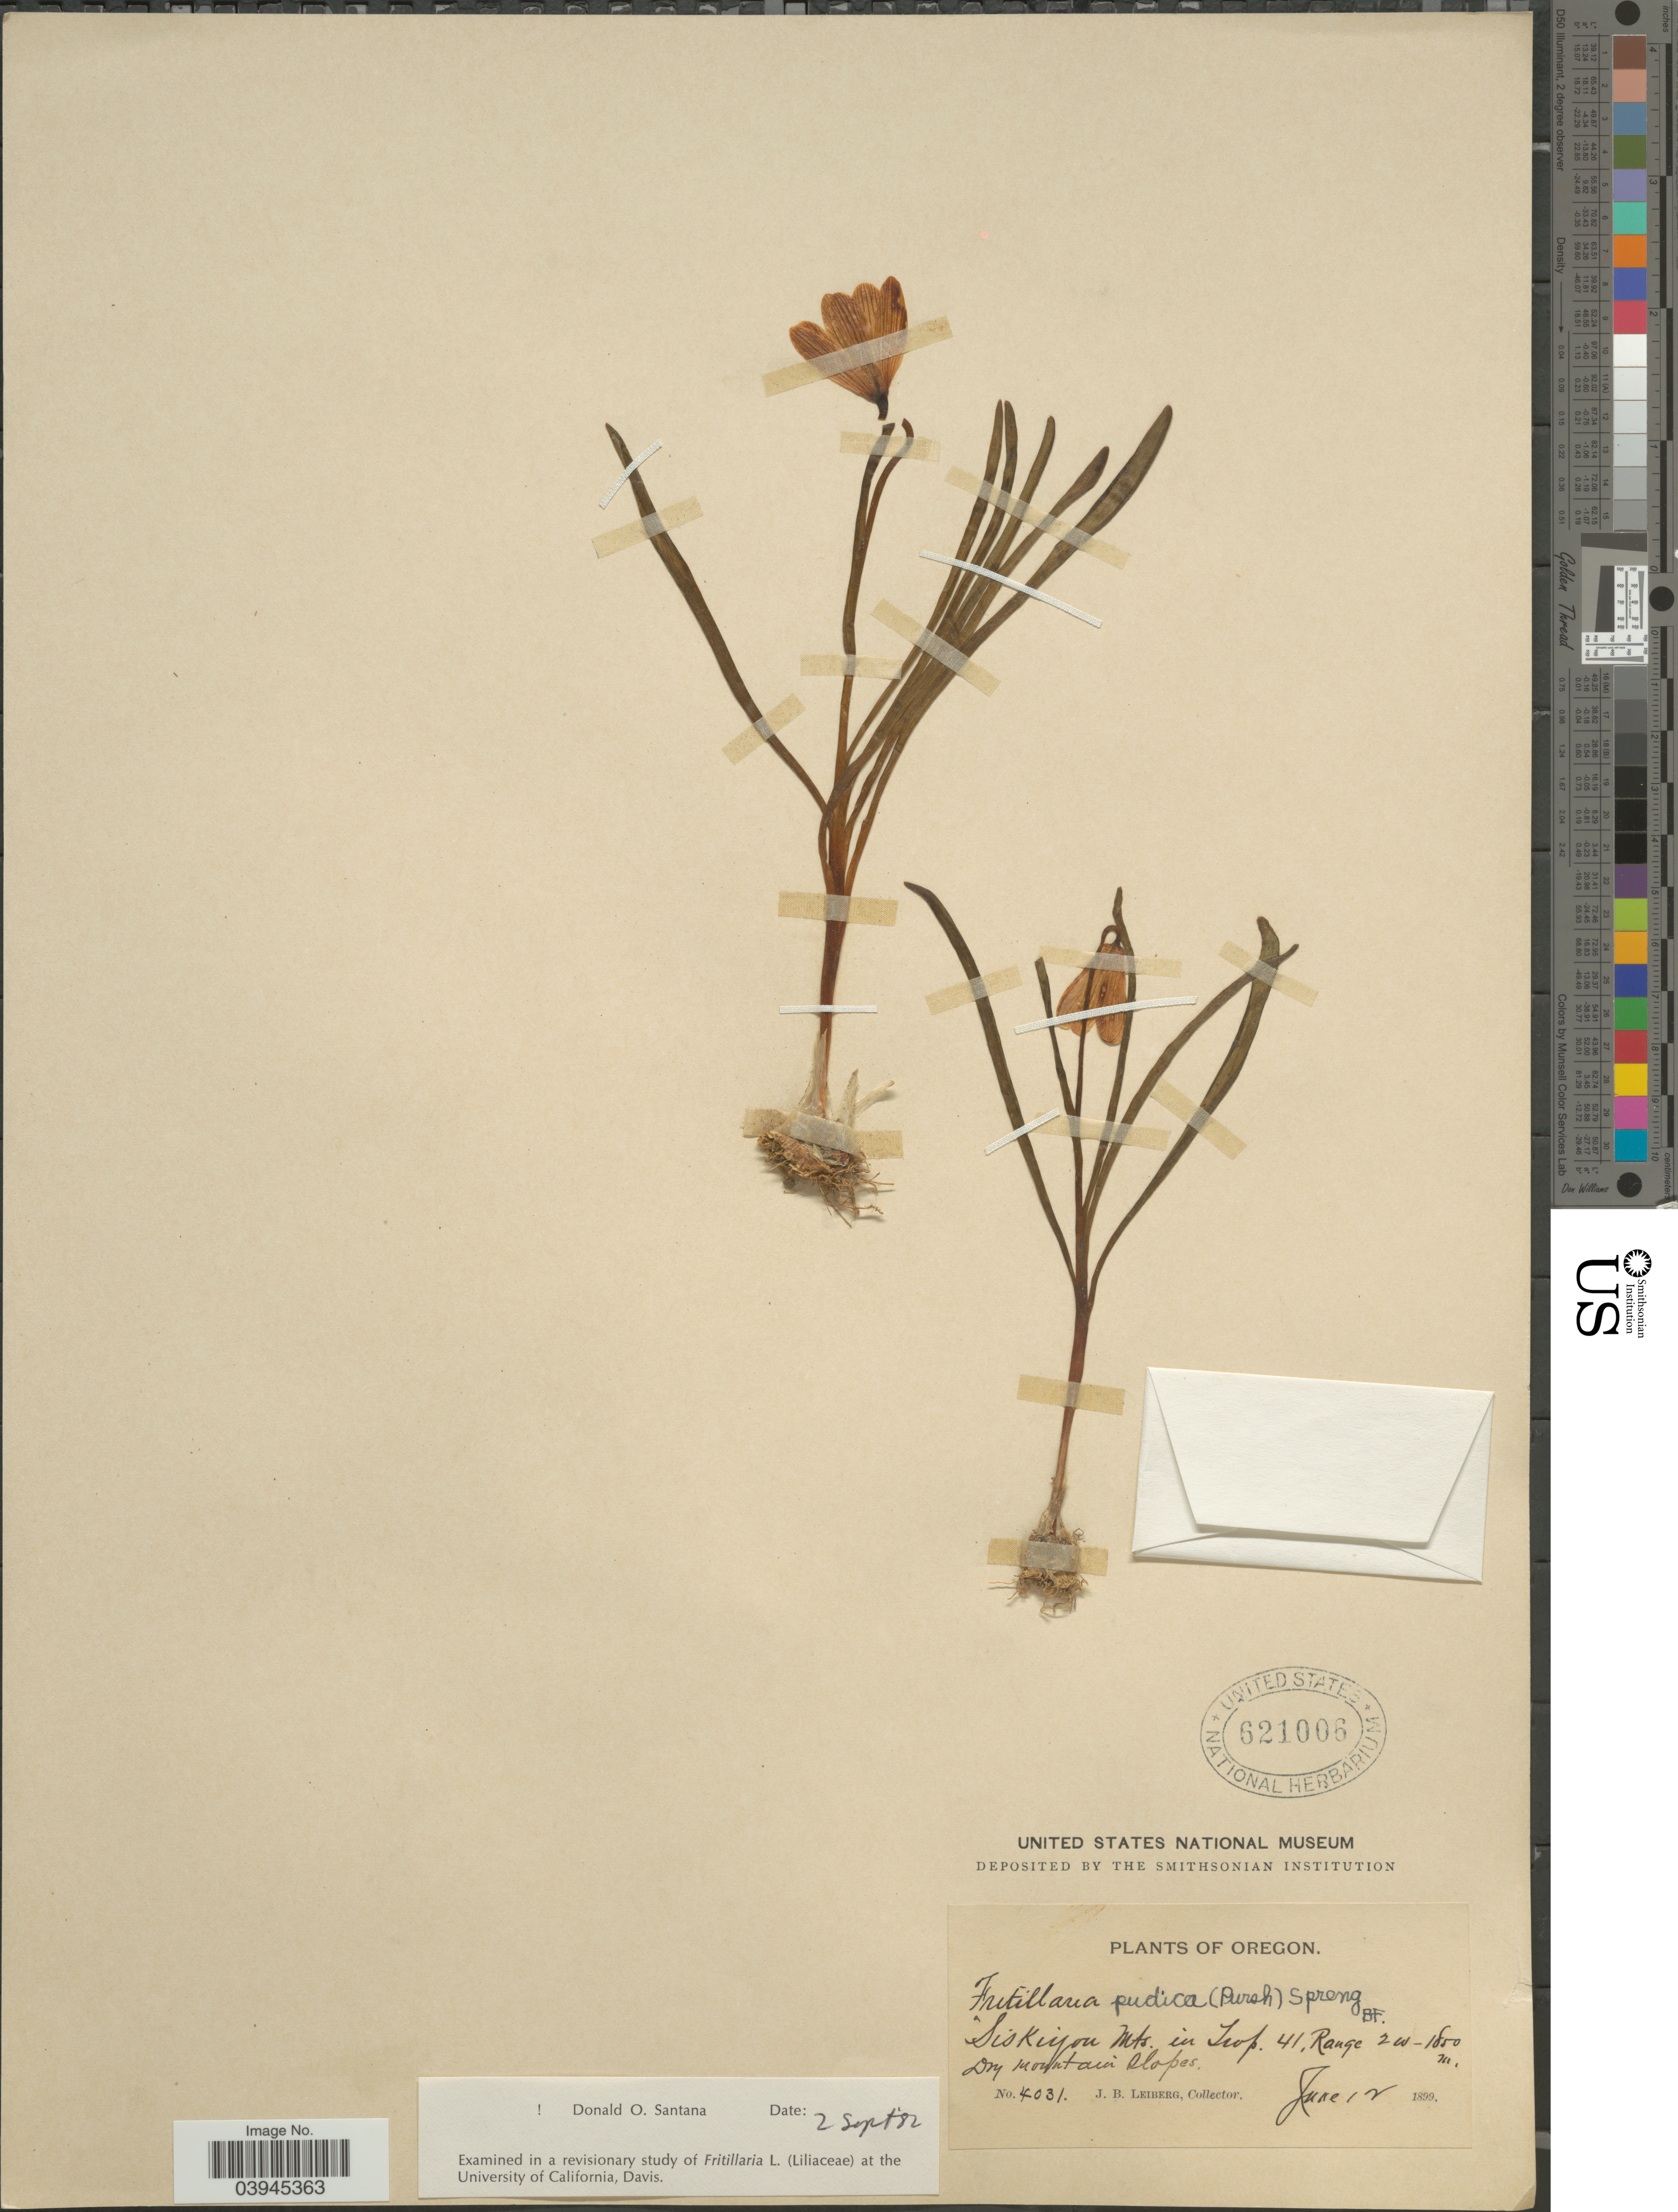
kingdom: Plantae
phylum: Tracheophyta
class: Liliopsida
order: Liliales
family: Liliaceae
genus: Fritillaria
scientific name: Fritillaria pudica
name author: (Pursh) Spreng.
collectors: J. B. Leiberg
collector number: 4031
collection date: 1899-06-12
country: United States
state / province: Oregon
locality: Siskiyou Mts. in Twp. 41, Range 2W.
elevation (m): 1850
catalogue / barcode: US 621006